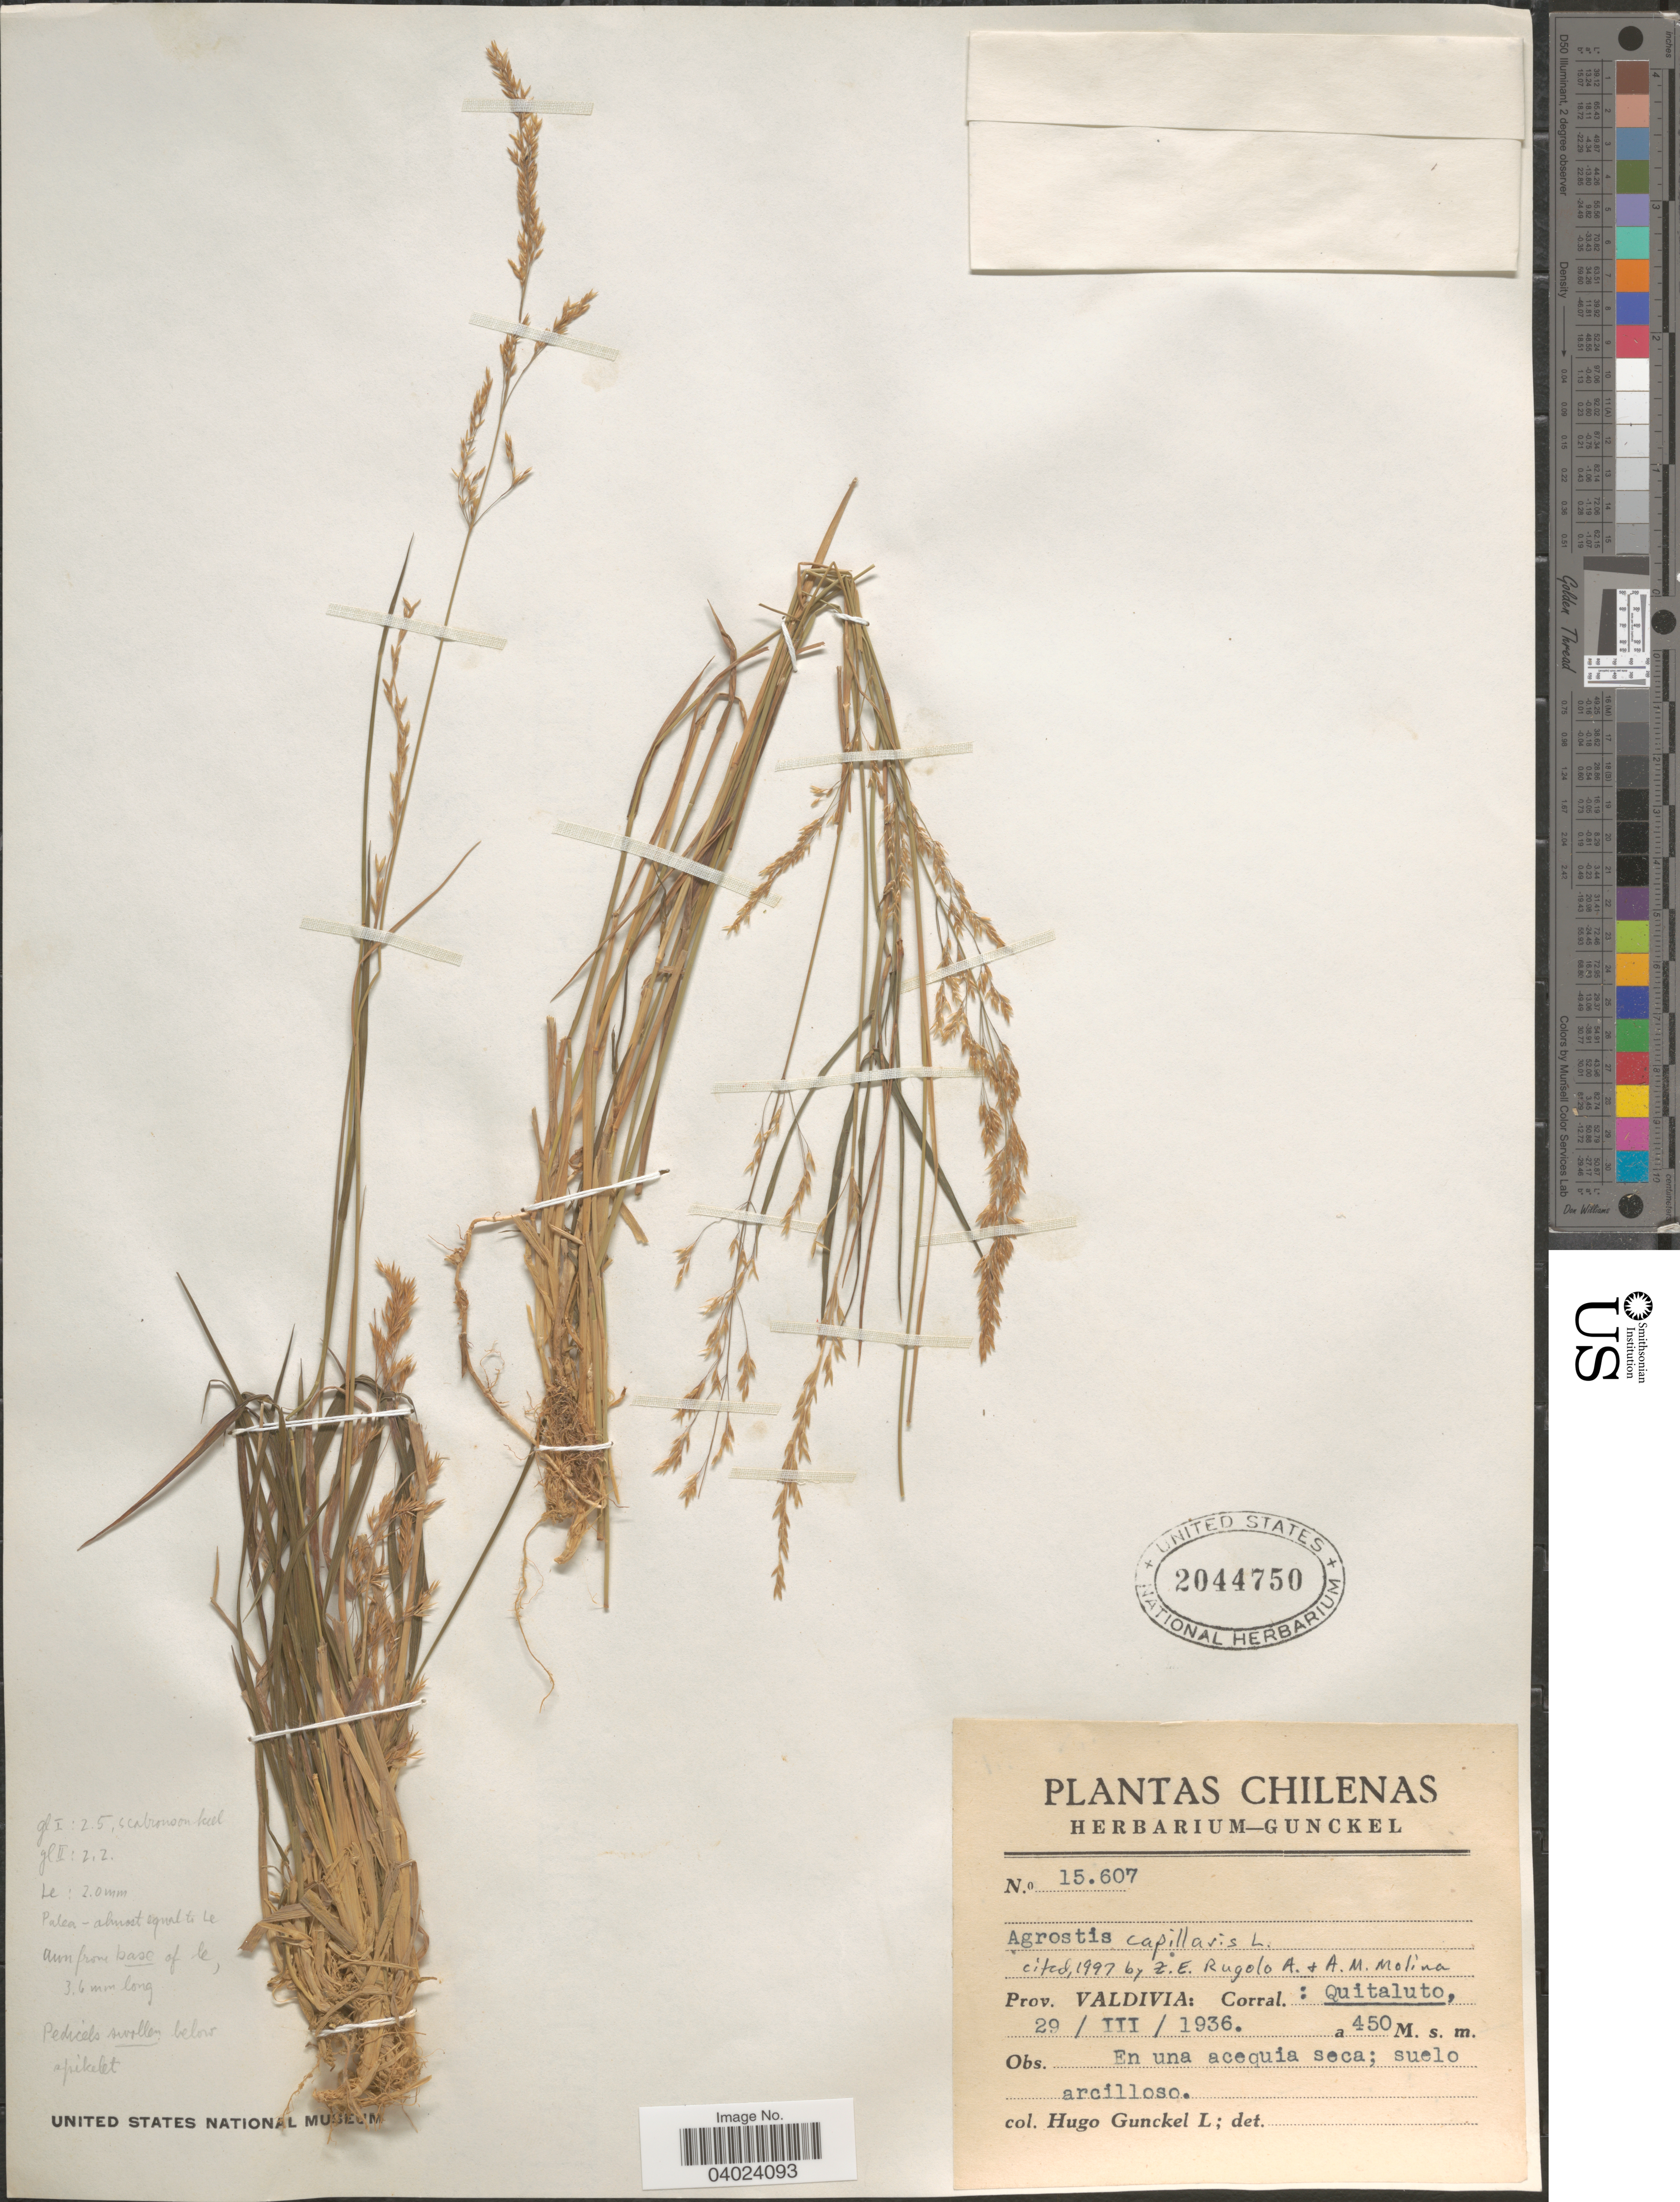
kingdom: Plantae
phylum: Tracheophyta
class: Liliopsida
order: Poales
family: Poaceae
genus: Agrostis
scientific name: Agrostis capillaris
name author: L.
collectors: H. Gunckel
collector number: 15607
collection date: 1936-03-29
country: Chile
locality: Prov. Valdivia: Corral.: Quitaluto.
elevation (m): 450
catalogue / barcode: US 2044750